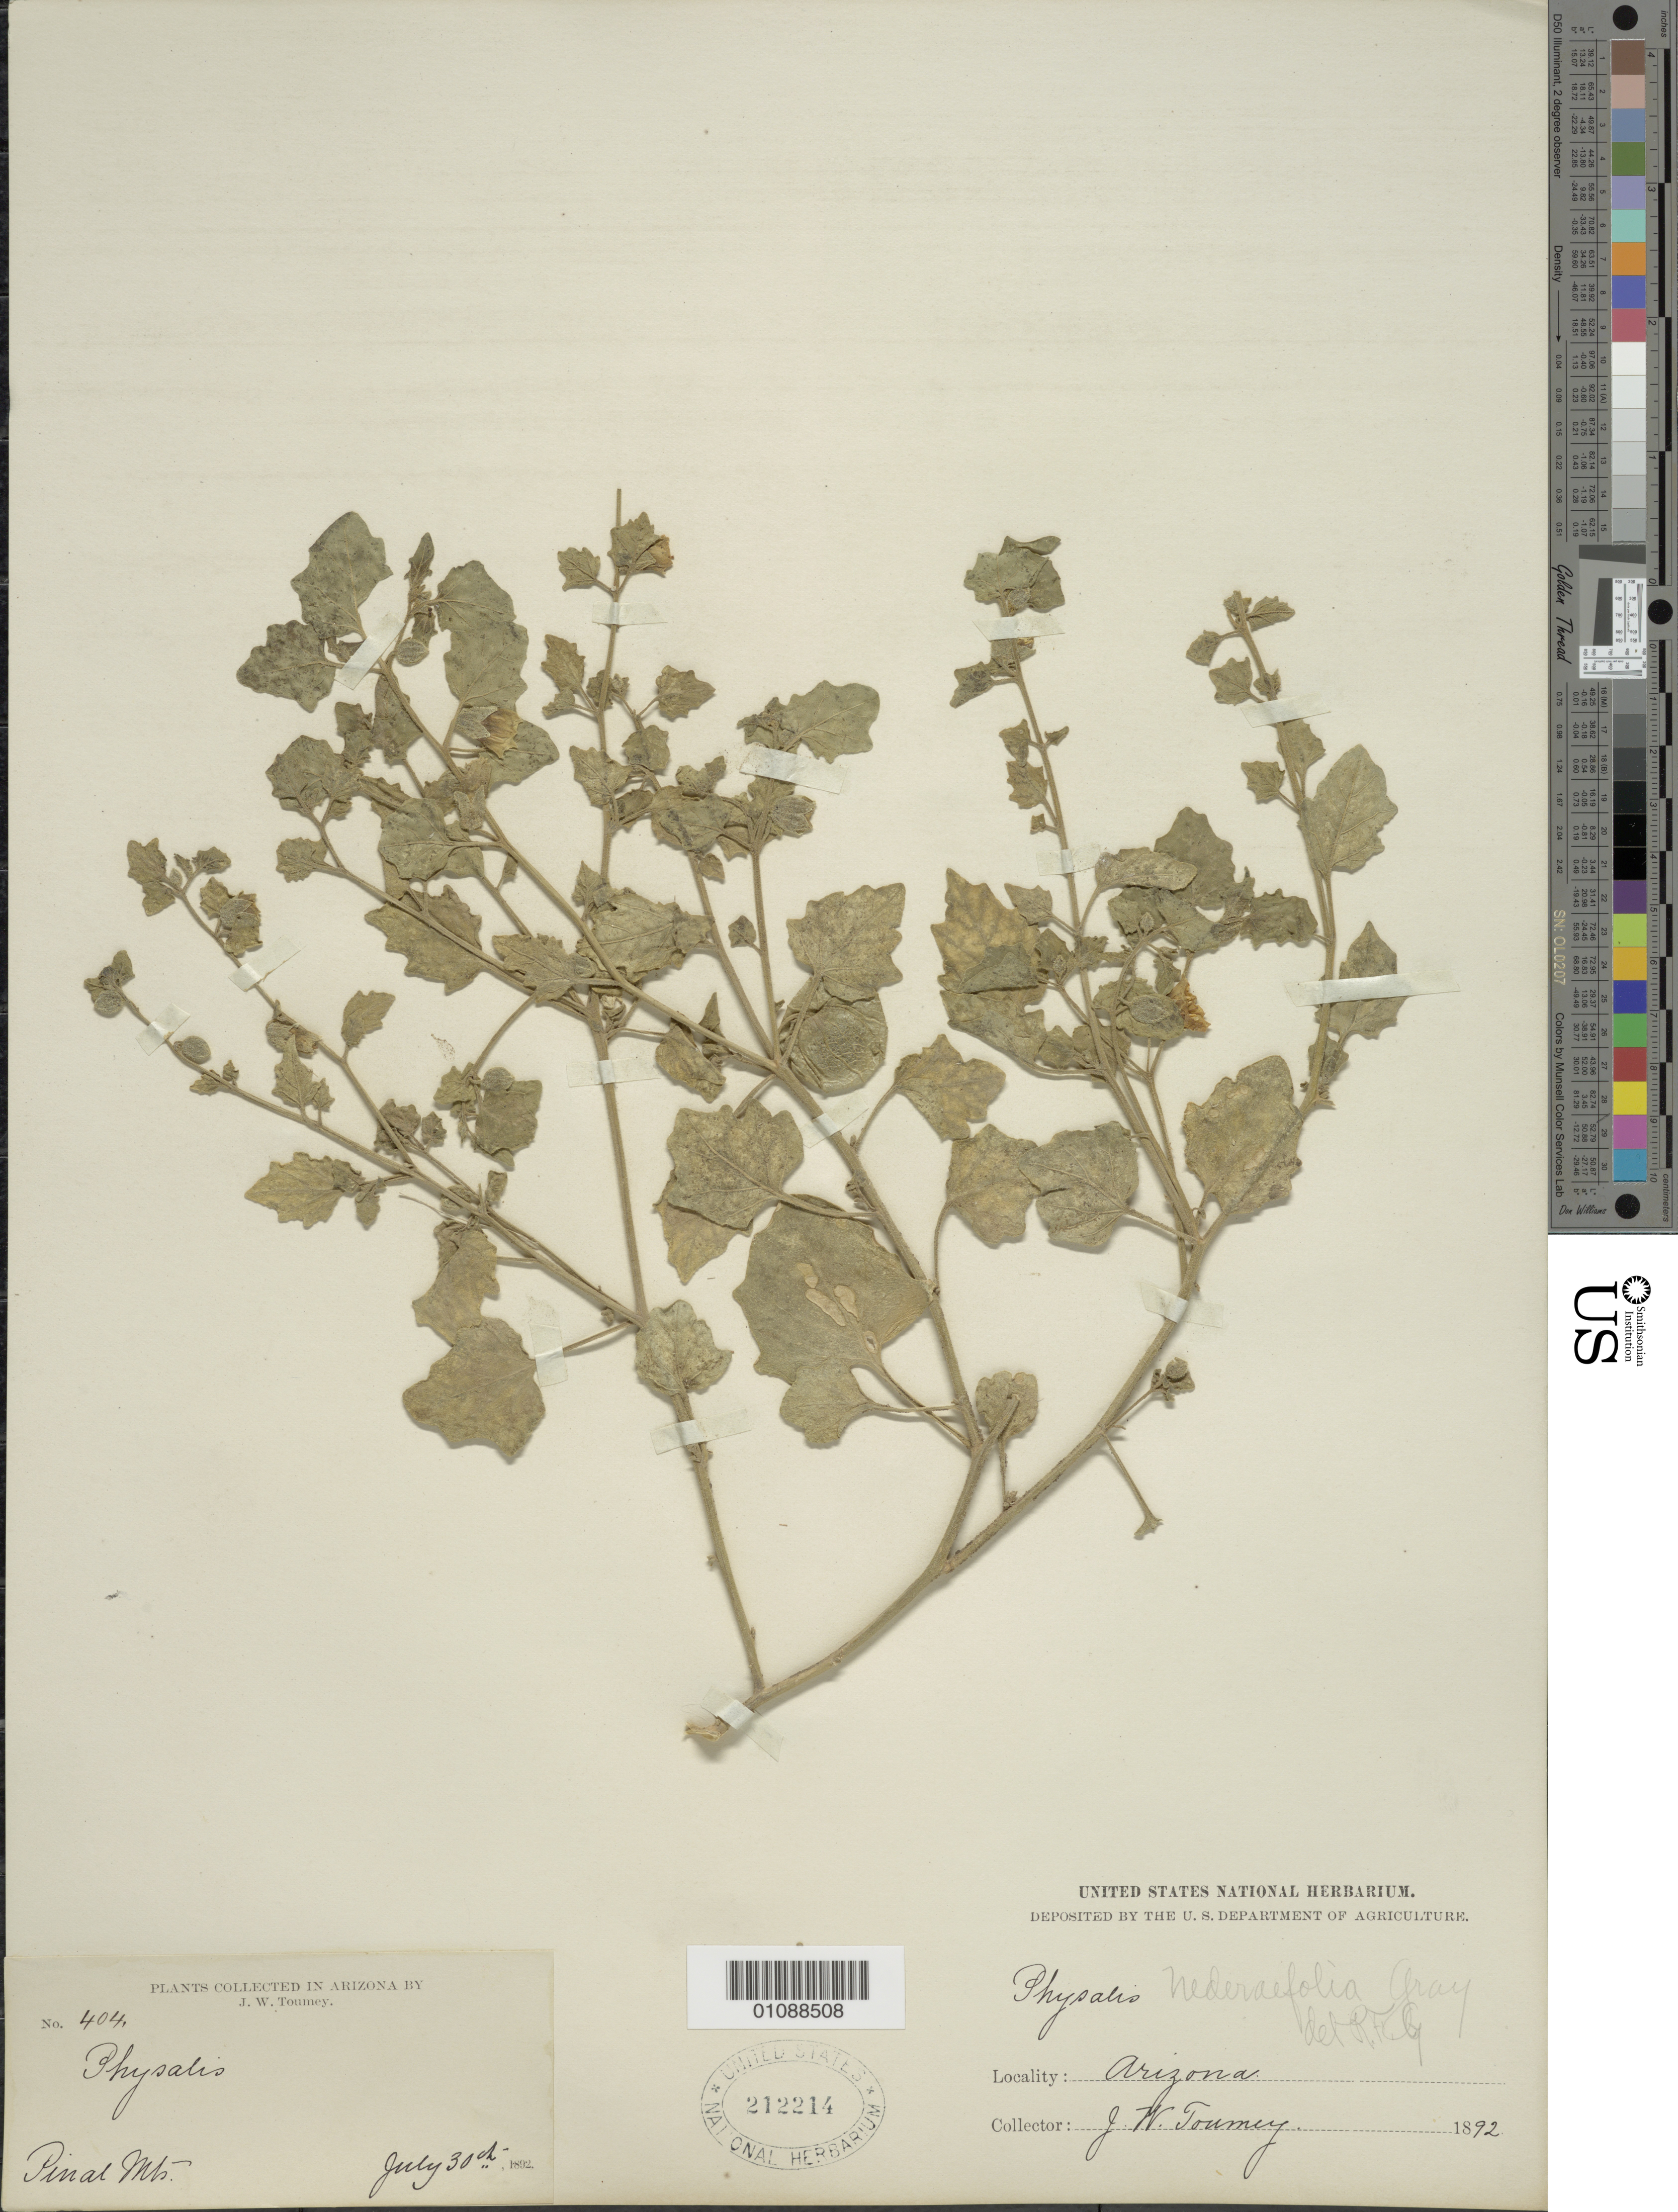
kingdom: Plantae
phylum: Tracheophyta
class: Magnoliopsida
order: Solanales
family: Solanaceae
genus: Physalis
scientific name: Physalis hederifolia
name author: A. Gray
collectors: J. W. Toumey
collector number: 404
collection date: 1892-07-30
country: United States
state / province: Arizona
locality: Pinal Mts.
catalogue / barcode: US 212214